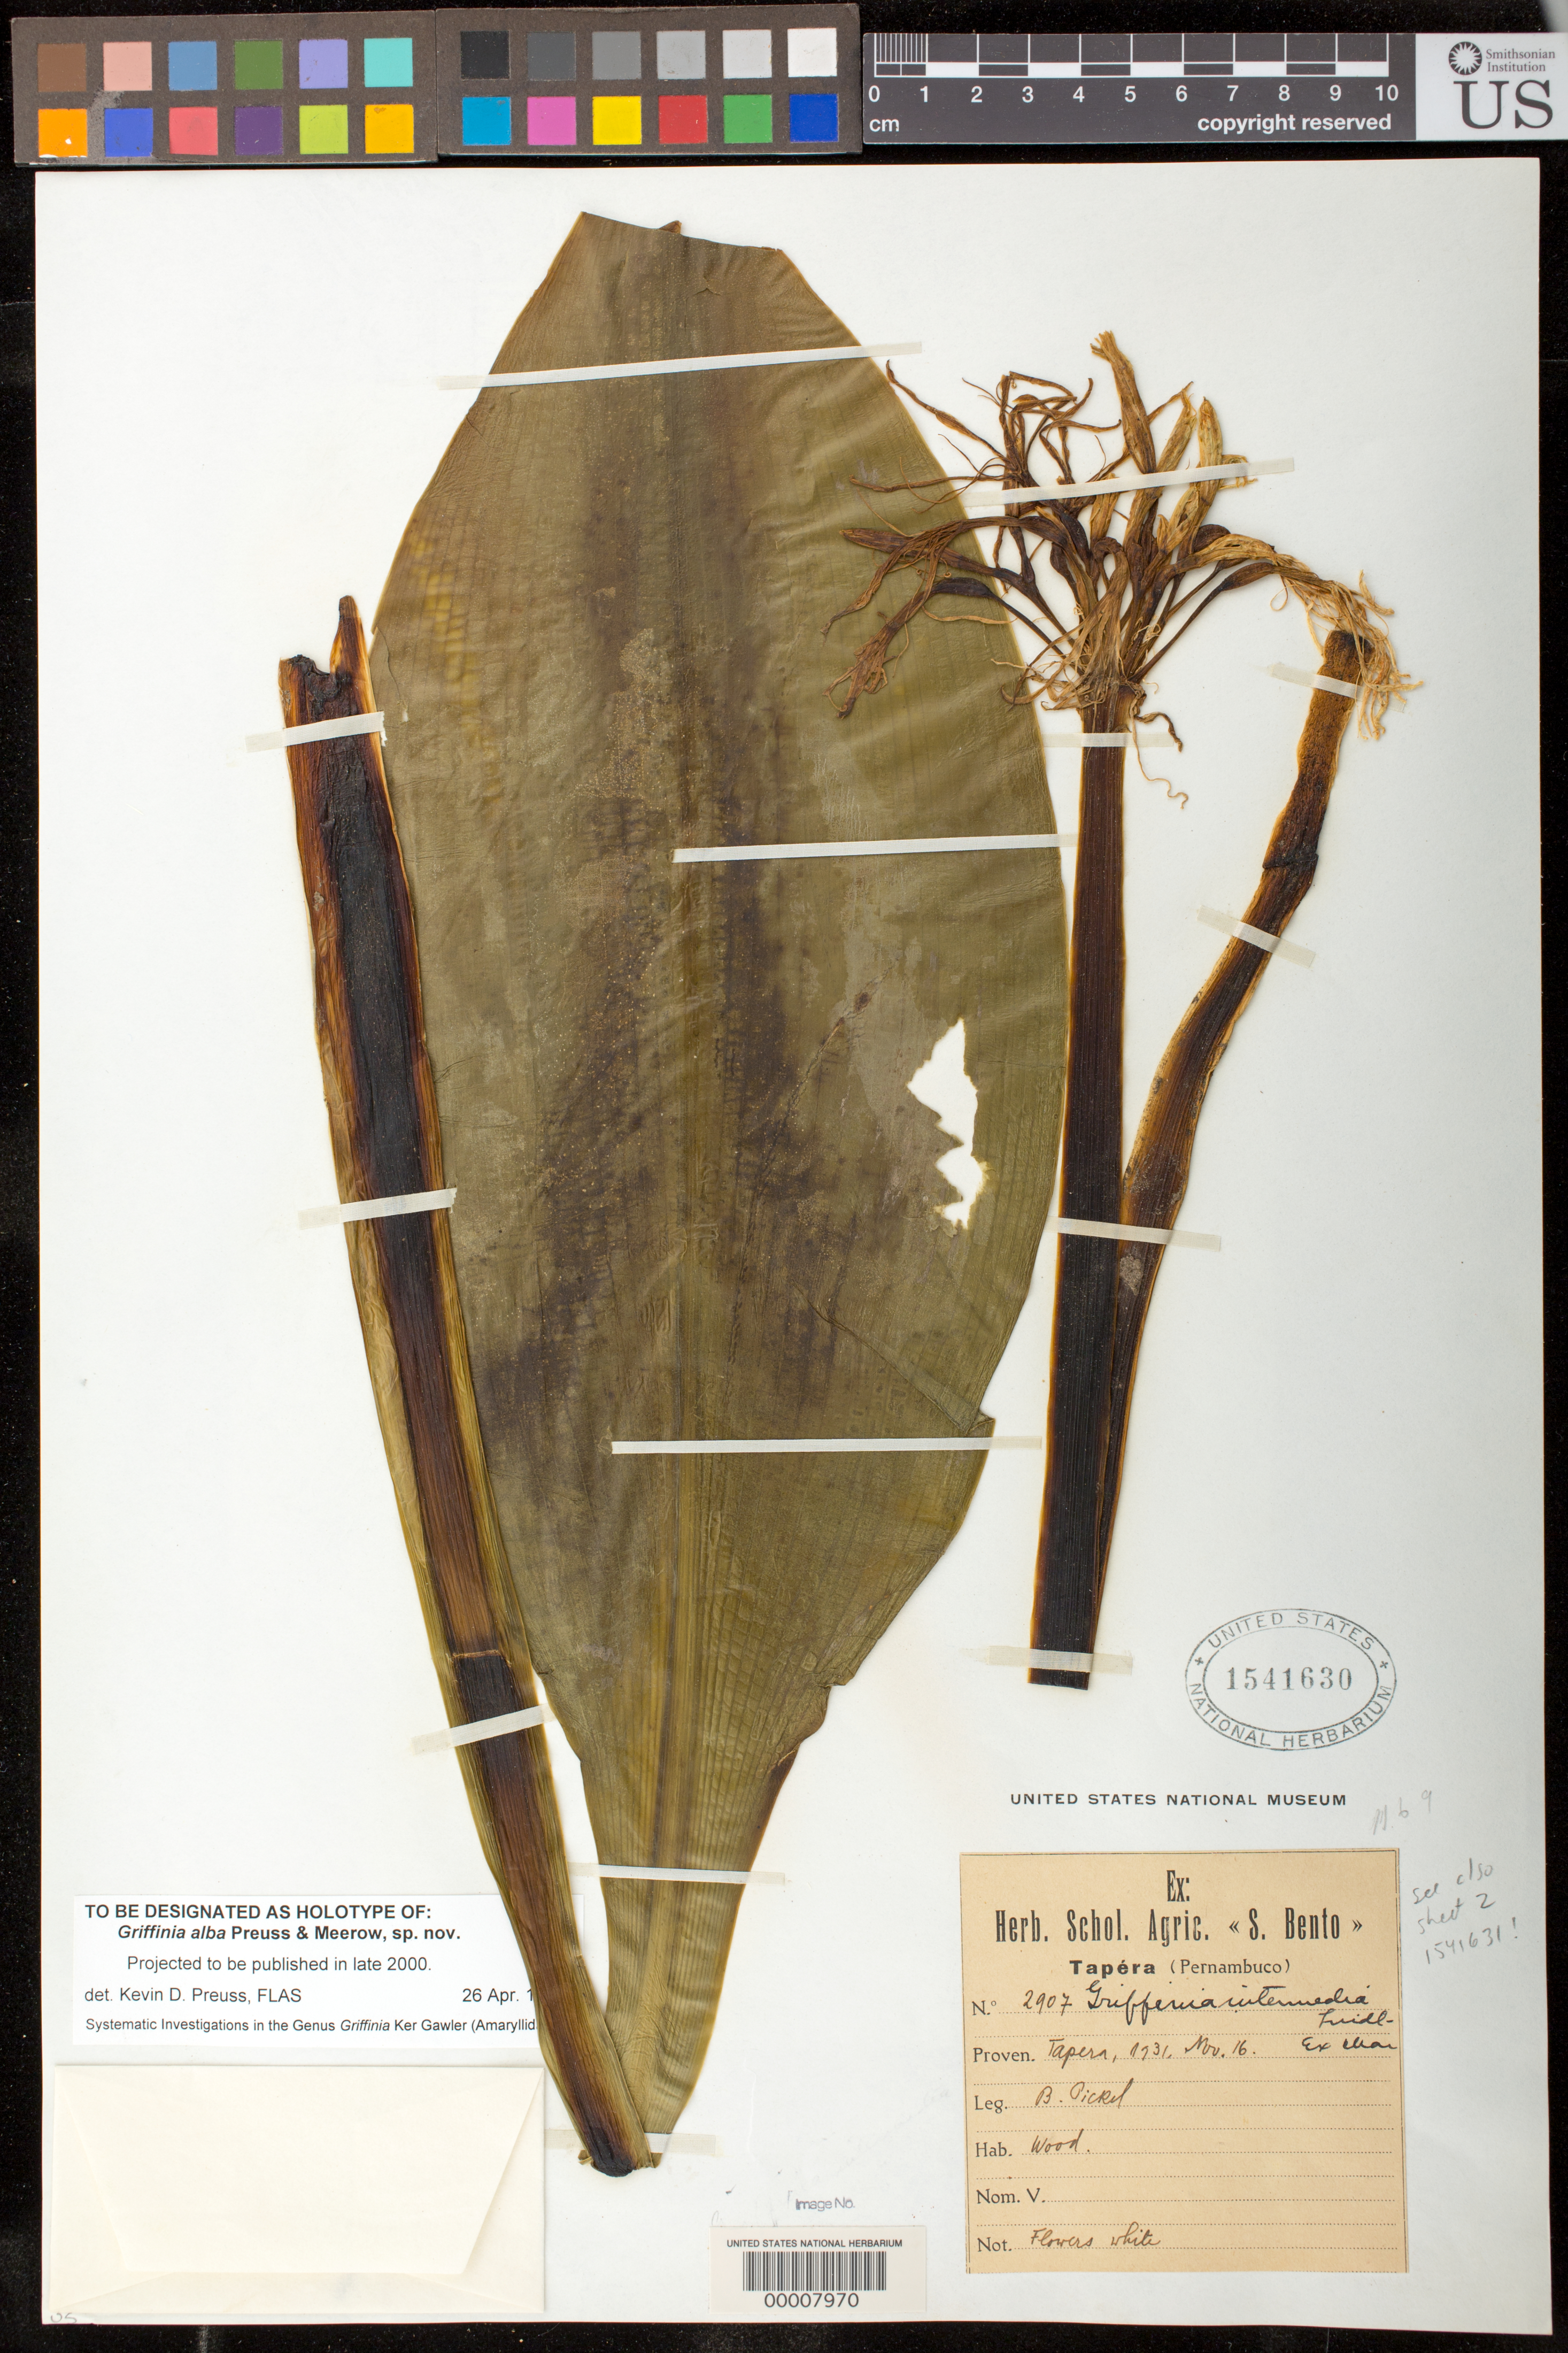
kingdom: Plantae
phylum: Tracheophyta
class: Liliopsida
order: Asparagales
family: Amaryllidaceae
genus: Griffinia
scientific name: Griffinia alba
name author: K.D. Preuss & Meerow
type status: Holotype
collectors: B. J. Pickel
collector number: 2907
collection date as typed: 16 Nov 1931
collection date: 1931-11-16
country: Brazil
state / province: Pernambuco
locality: Tapera.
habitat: Wood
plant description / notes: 1 of 2 sheets of this collection at US. Preuss & Meerow were apparently unaware that there is a clearly annotated "sheet 2" of this specimen (USNH 1541631).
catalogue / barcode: US 1541630